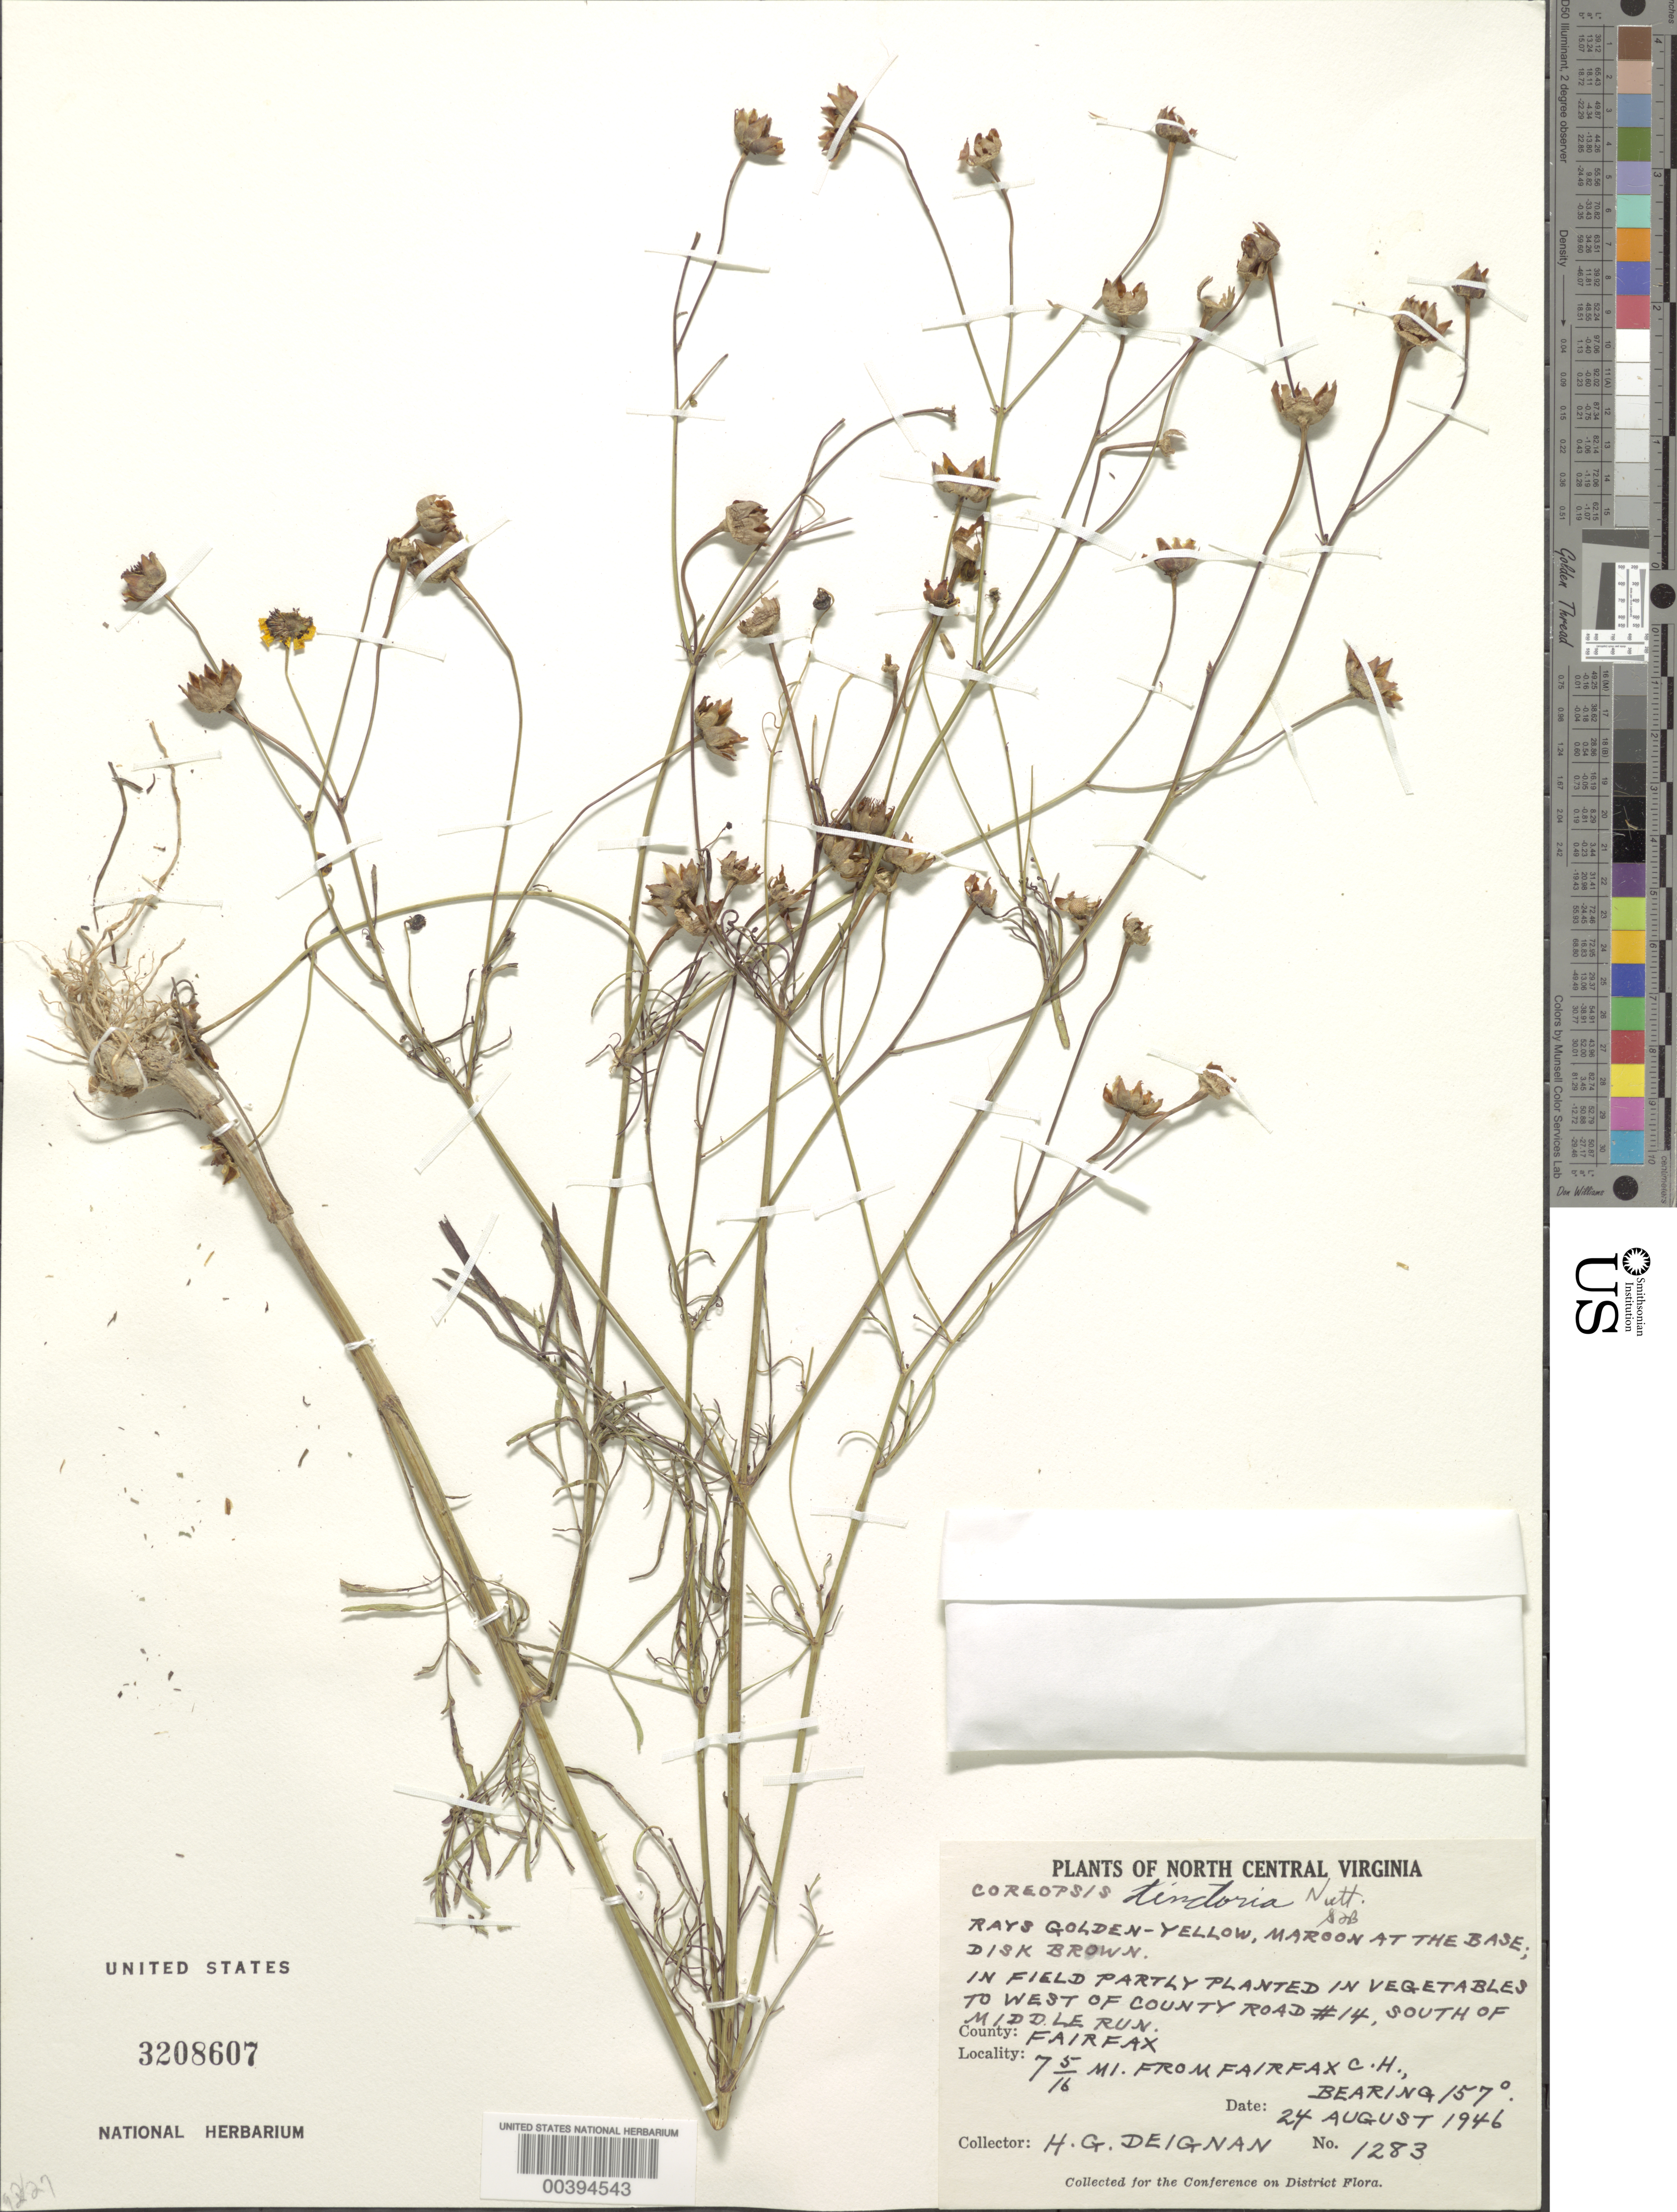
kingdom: Plantae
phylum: Tracheophyta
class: Magnoliopsida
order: Asterales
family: Asteraceae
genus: Coreopsis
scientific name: Coreopsis tinctoria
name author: Nutt.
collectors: H. Deignan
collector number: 1283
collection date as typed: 24 Aug 1946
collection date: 1946-08-24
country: United States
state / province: Virginia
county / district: Fairfax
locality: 7 5/16 M from Fairfax Court House, S of Middle Run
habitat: In field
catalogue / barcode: US 3208607